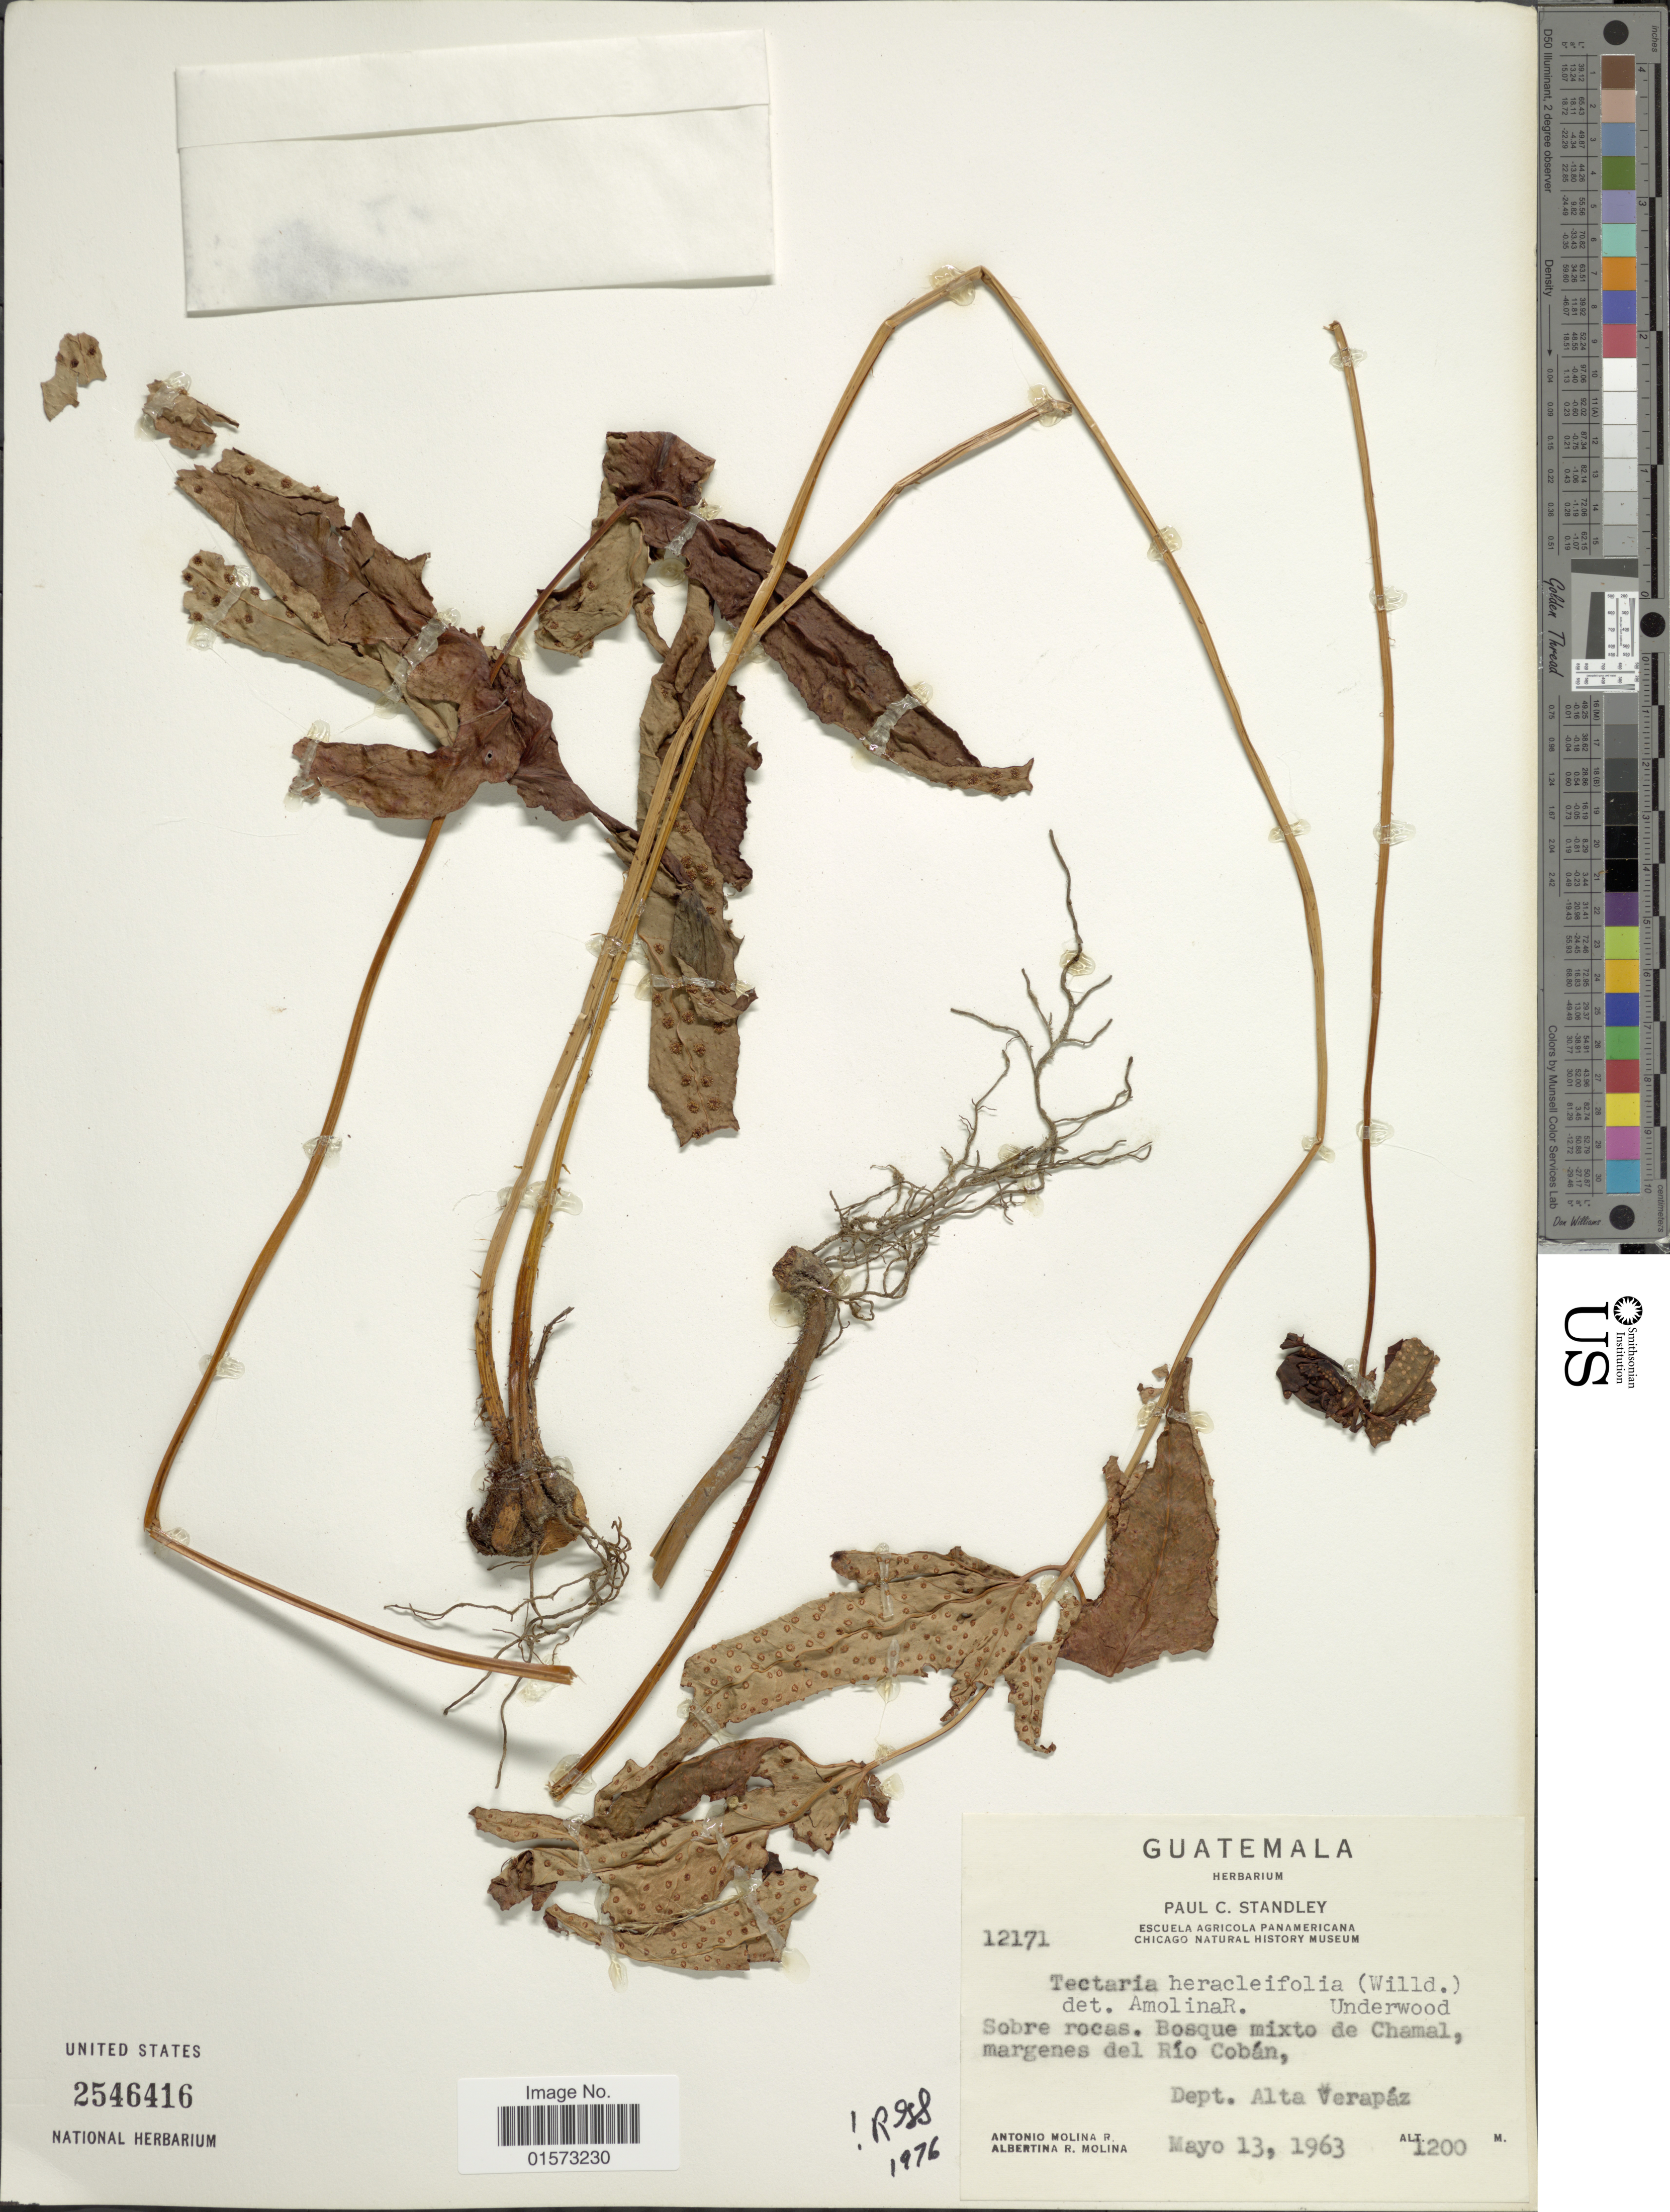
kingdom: Plantae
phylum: Tracheophyta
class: Polypodiopsida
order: Polypodiales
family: Tectariaceae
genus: Tectaria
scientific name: Tectaria heracleifolia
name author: (Willd.) Underw.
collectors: A. Molina R. & A. R. Molina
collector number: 12171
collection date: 1963-05-13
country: Guatemala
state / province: Alta Verapaz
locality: Sobre rocas. Bosque mixto de Chamal, margenes del Rio Coban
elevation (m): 1200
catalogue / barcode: US 2546416